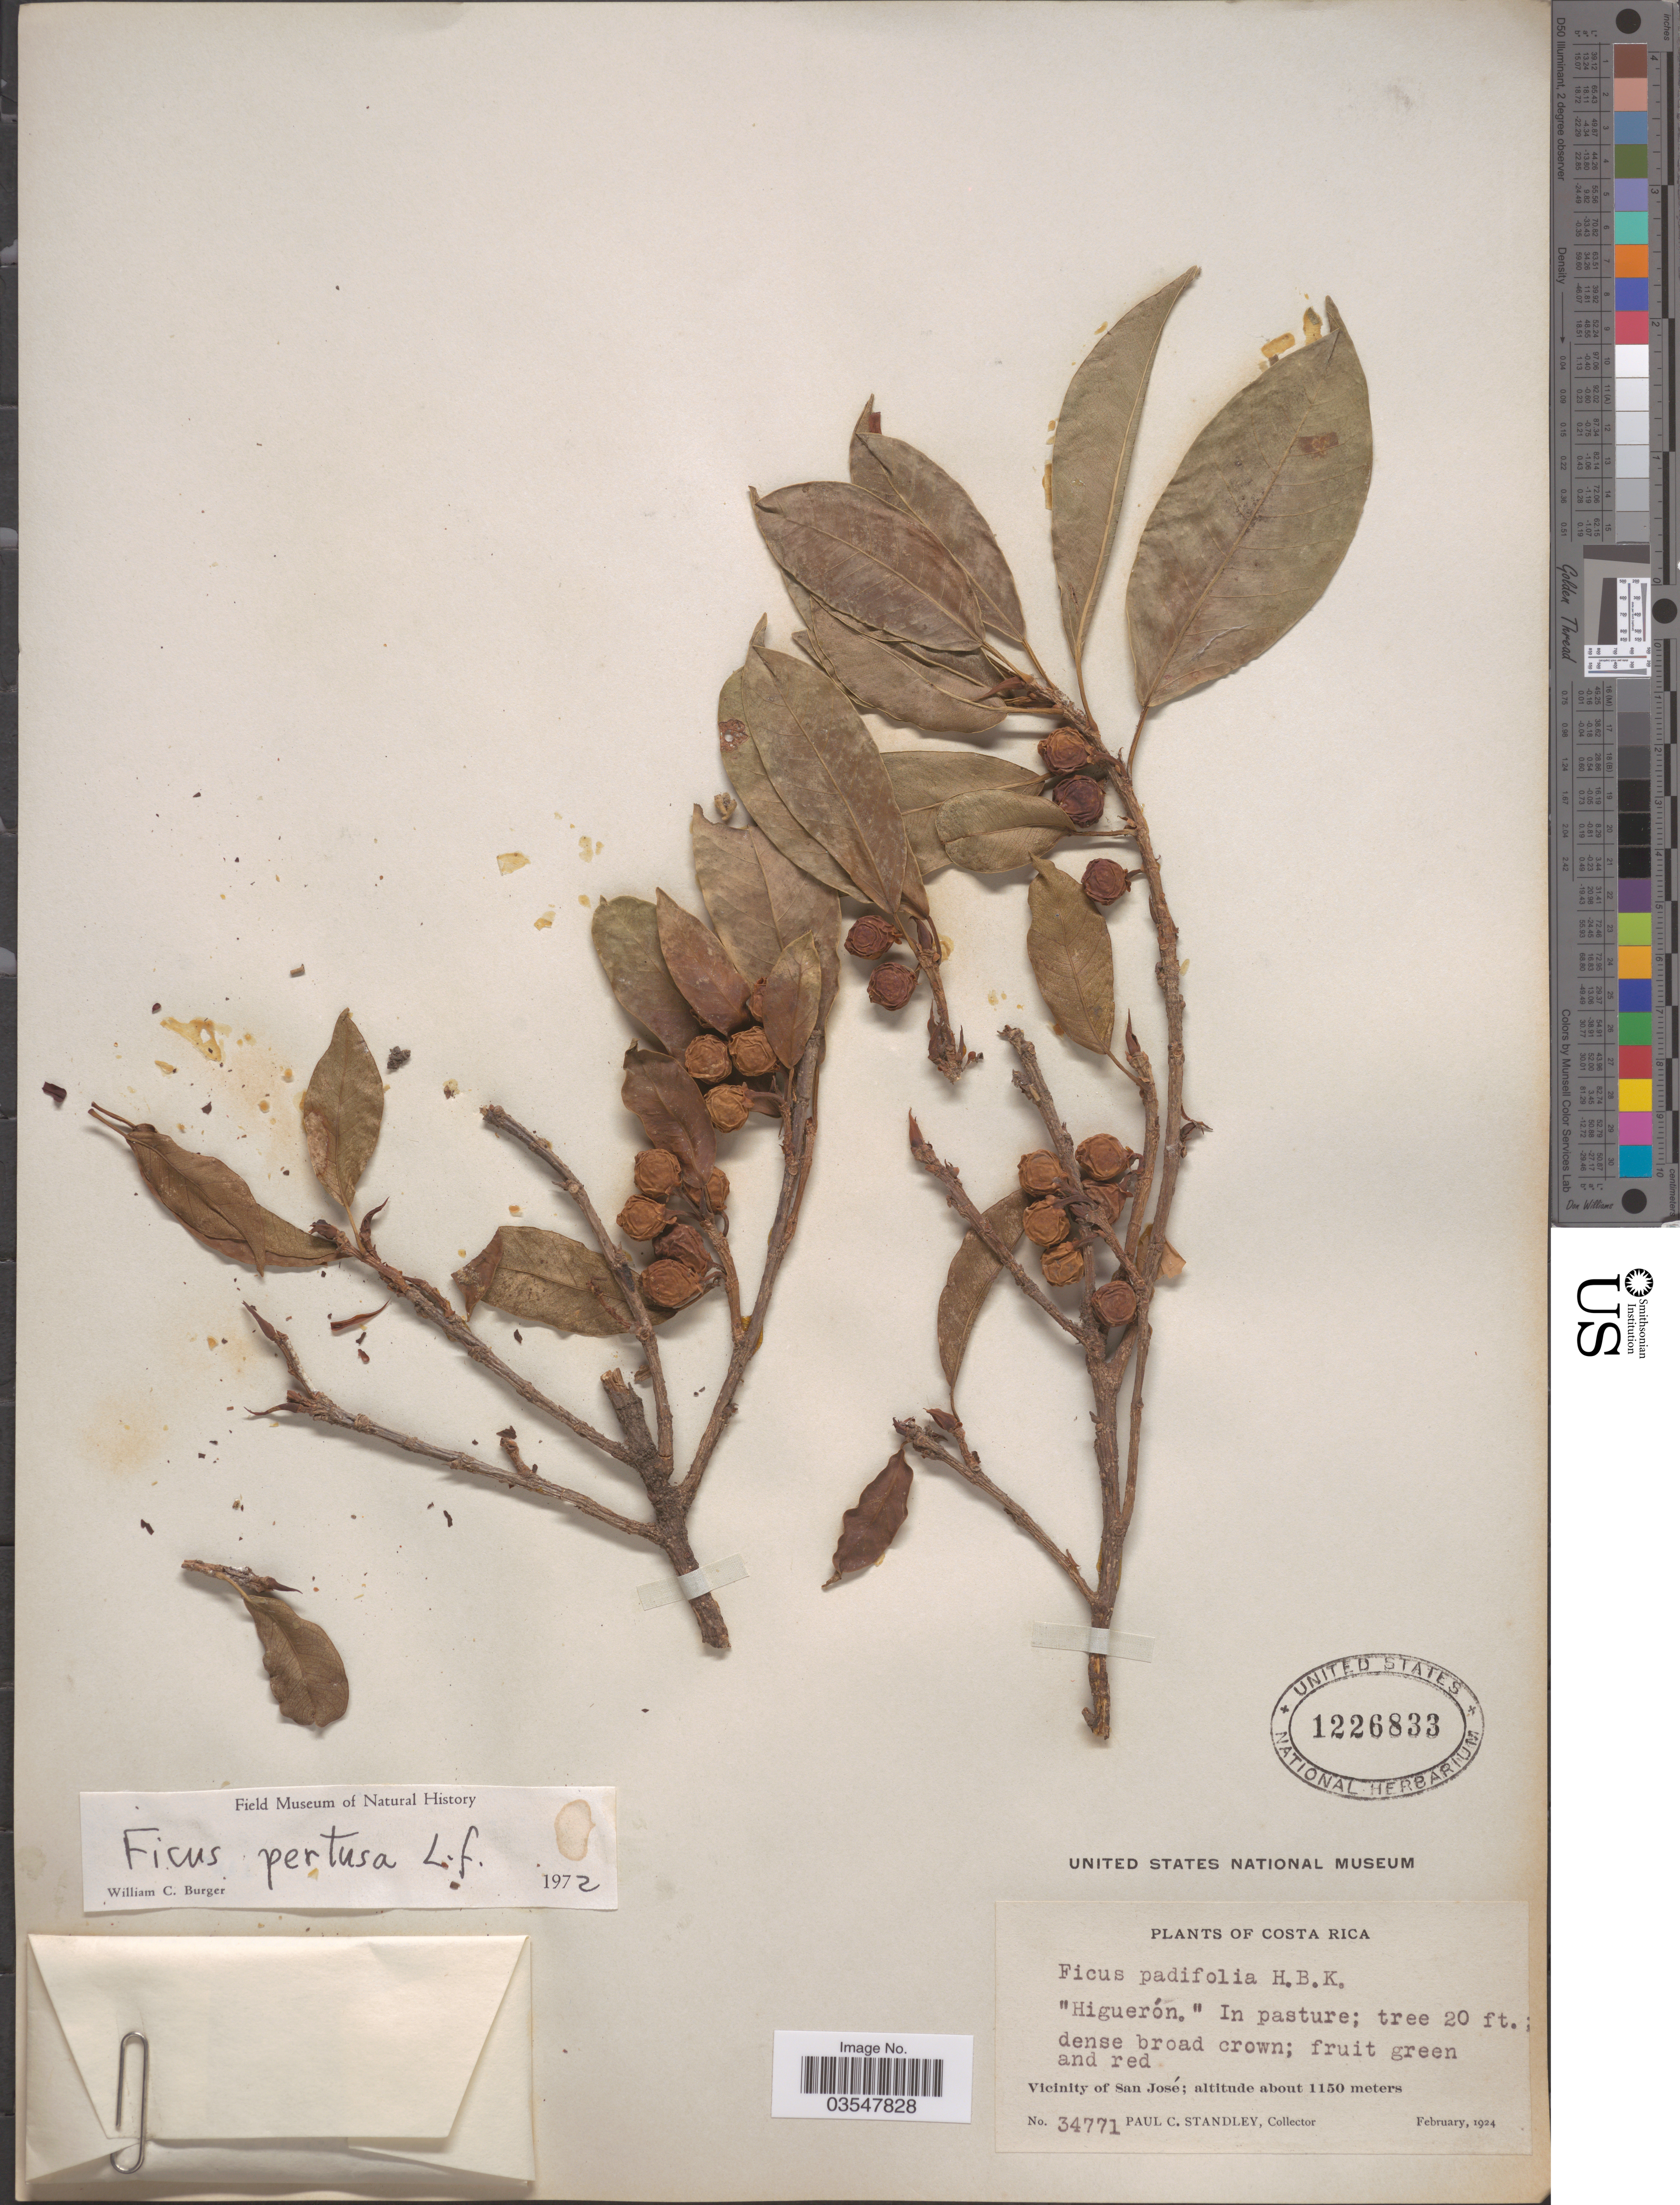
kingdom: Plantae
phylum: Tracheophyta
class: Magnoliopsida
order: Rosales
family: Moraceae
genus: Ficus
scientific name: Ficus pertusa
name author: L. f.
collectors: P. C. Standley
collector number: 34771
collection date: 1924-02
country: Costa Rica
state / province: San José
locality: Vicinity of San José.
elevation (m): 1150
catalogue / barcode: US 1226833